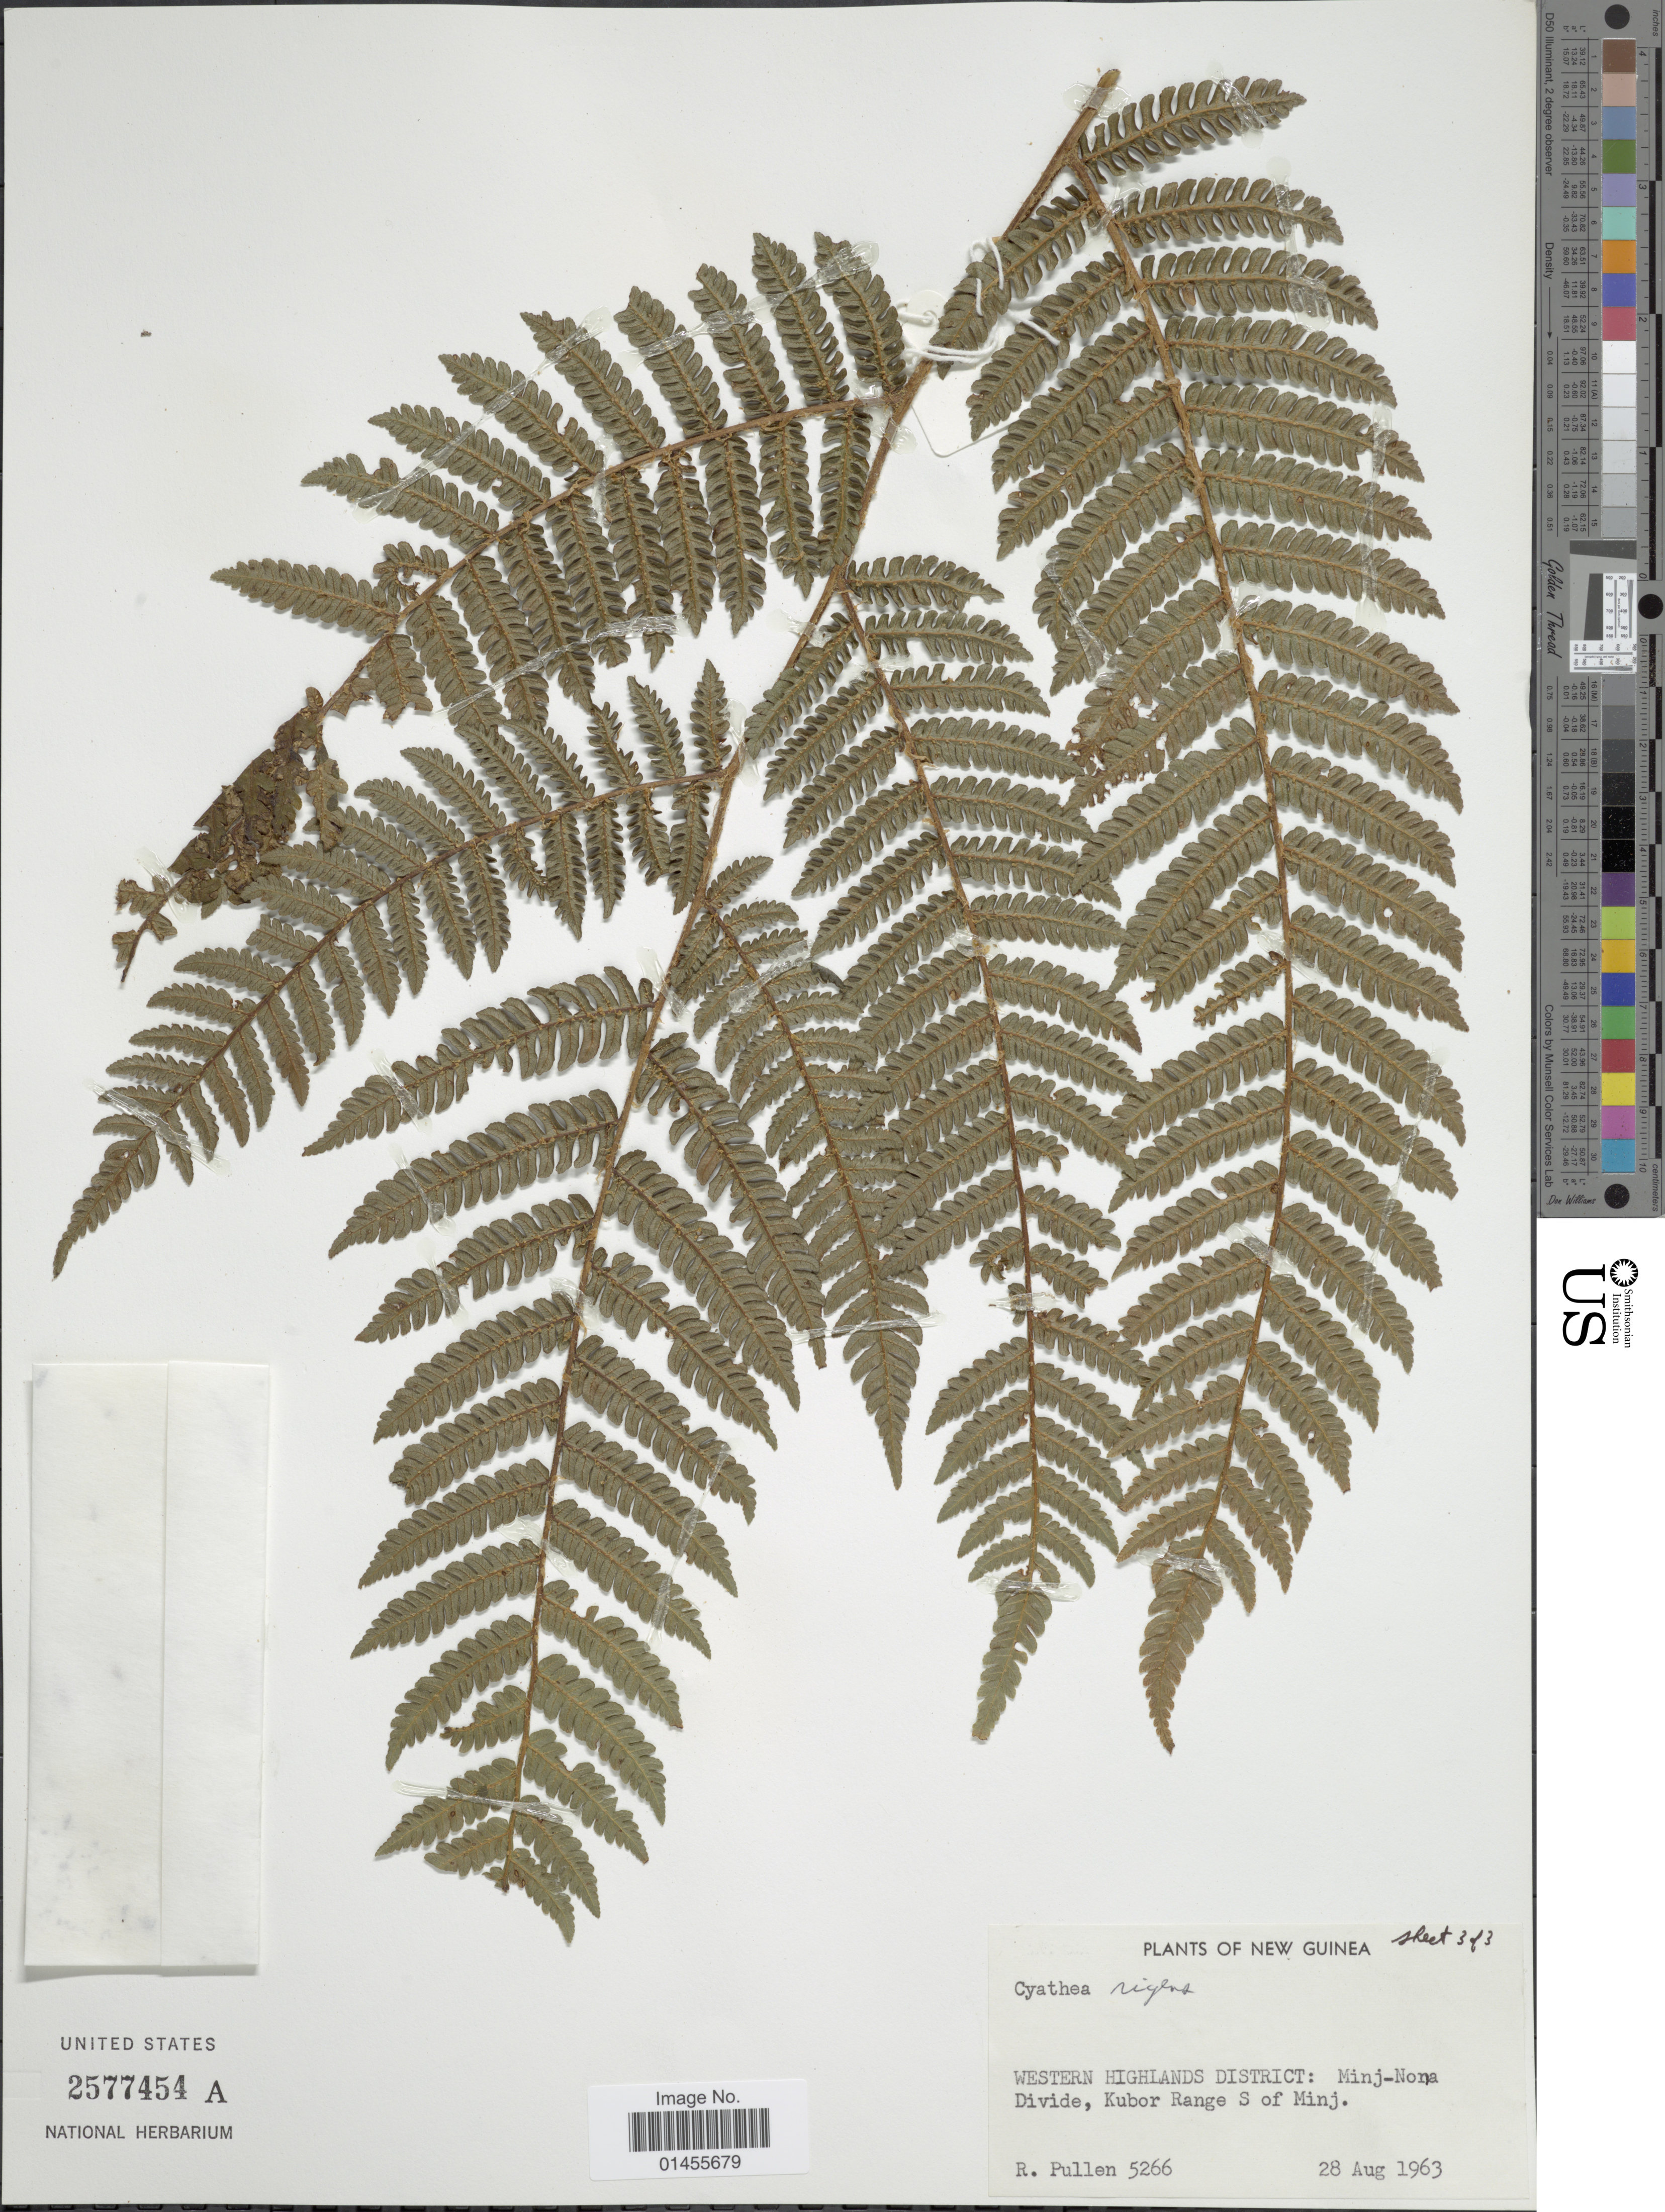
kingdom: Plantae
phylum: Tracheophyta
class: Polypodiopsida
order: Cyatheales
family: Cyatheaceae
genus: Alsophila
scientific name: Alsophila rigens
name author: (Rosenst.) R.M. Tryon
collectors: R. Pullen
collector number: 5266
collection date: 1963-08-28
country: Papua New Guinea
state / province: Western Highlands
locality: New Guinea. Western Highlands Distyrict: Minj-Nona Divide, Kubor Range S of Minj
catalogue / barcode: US 2577454A